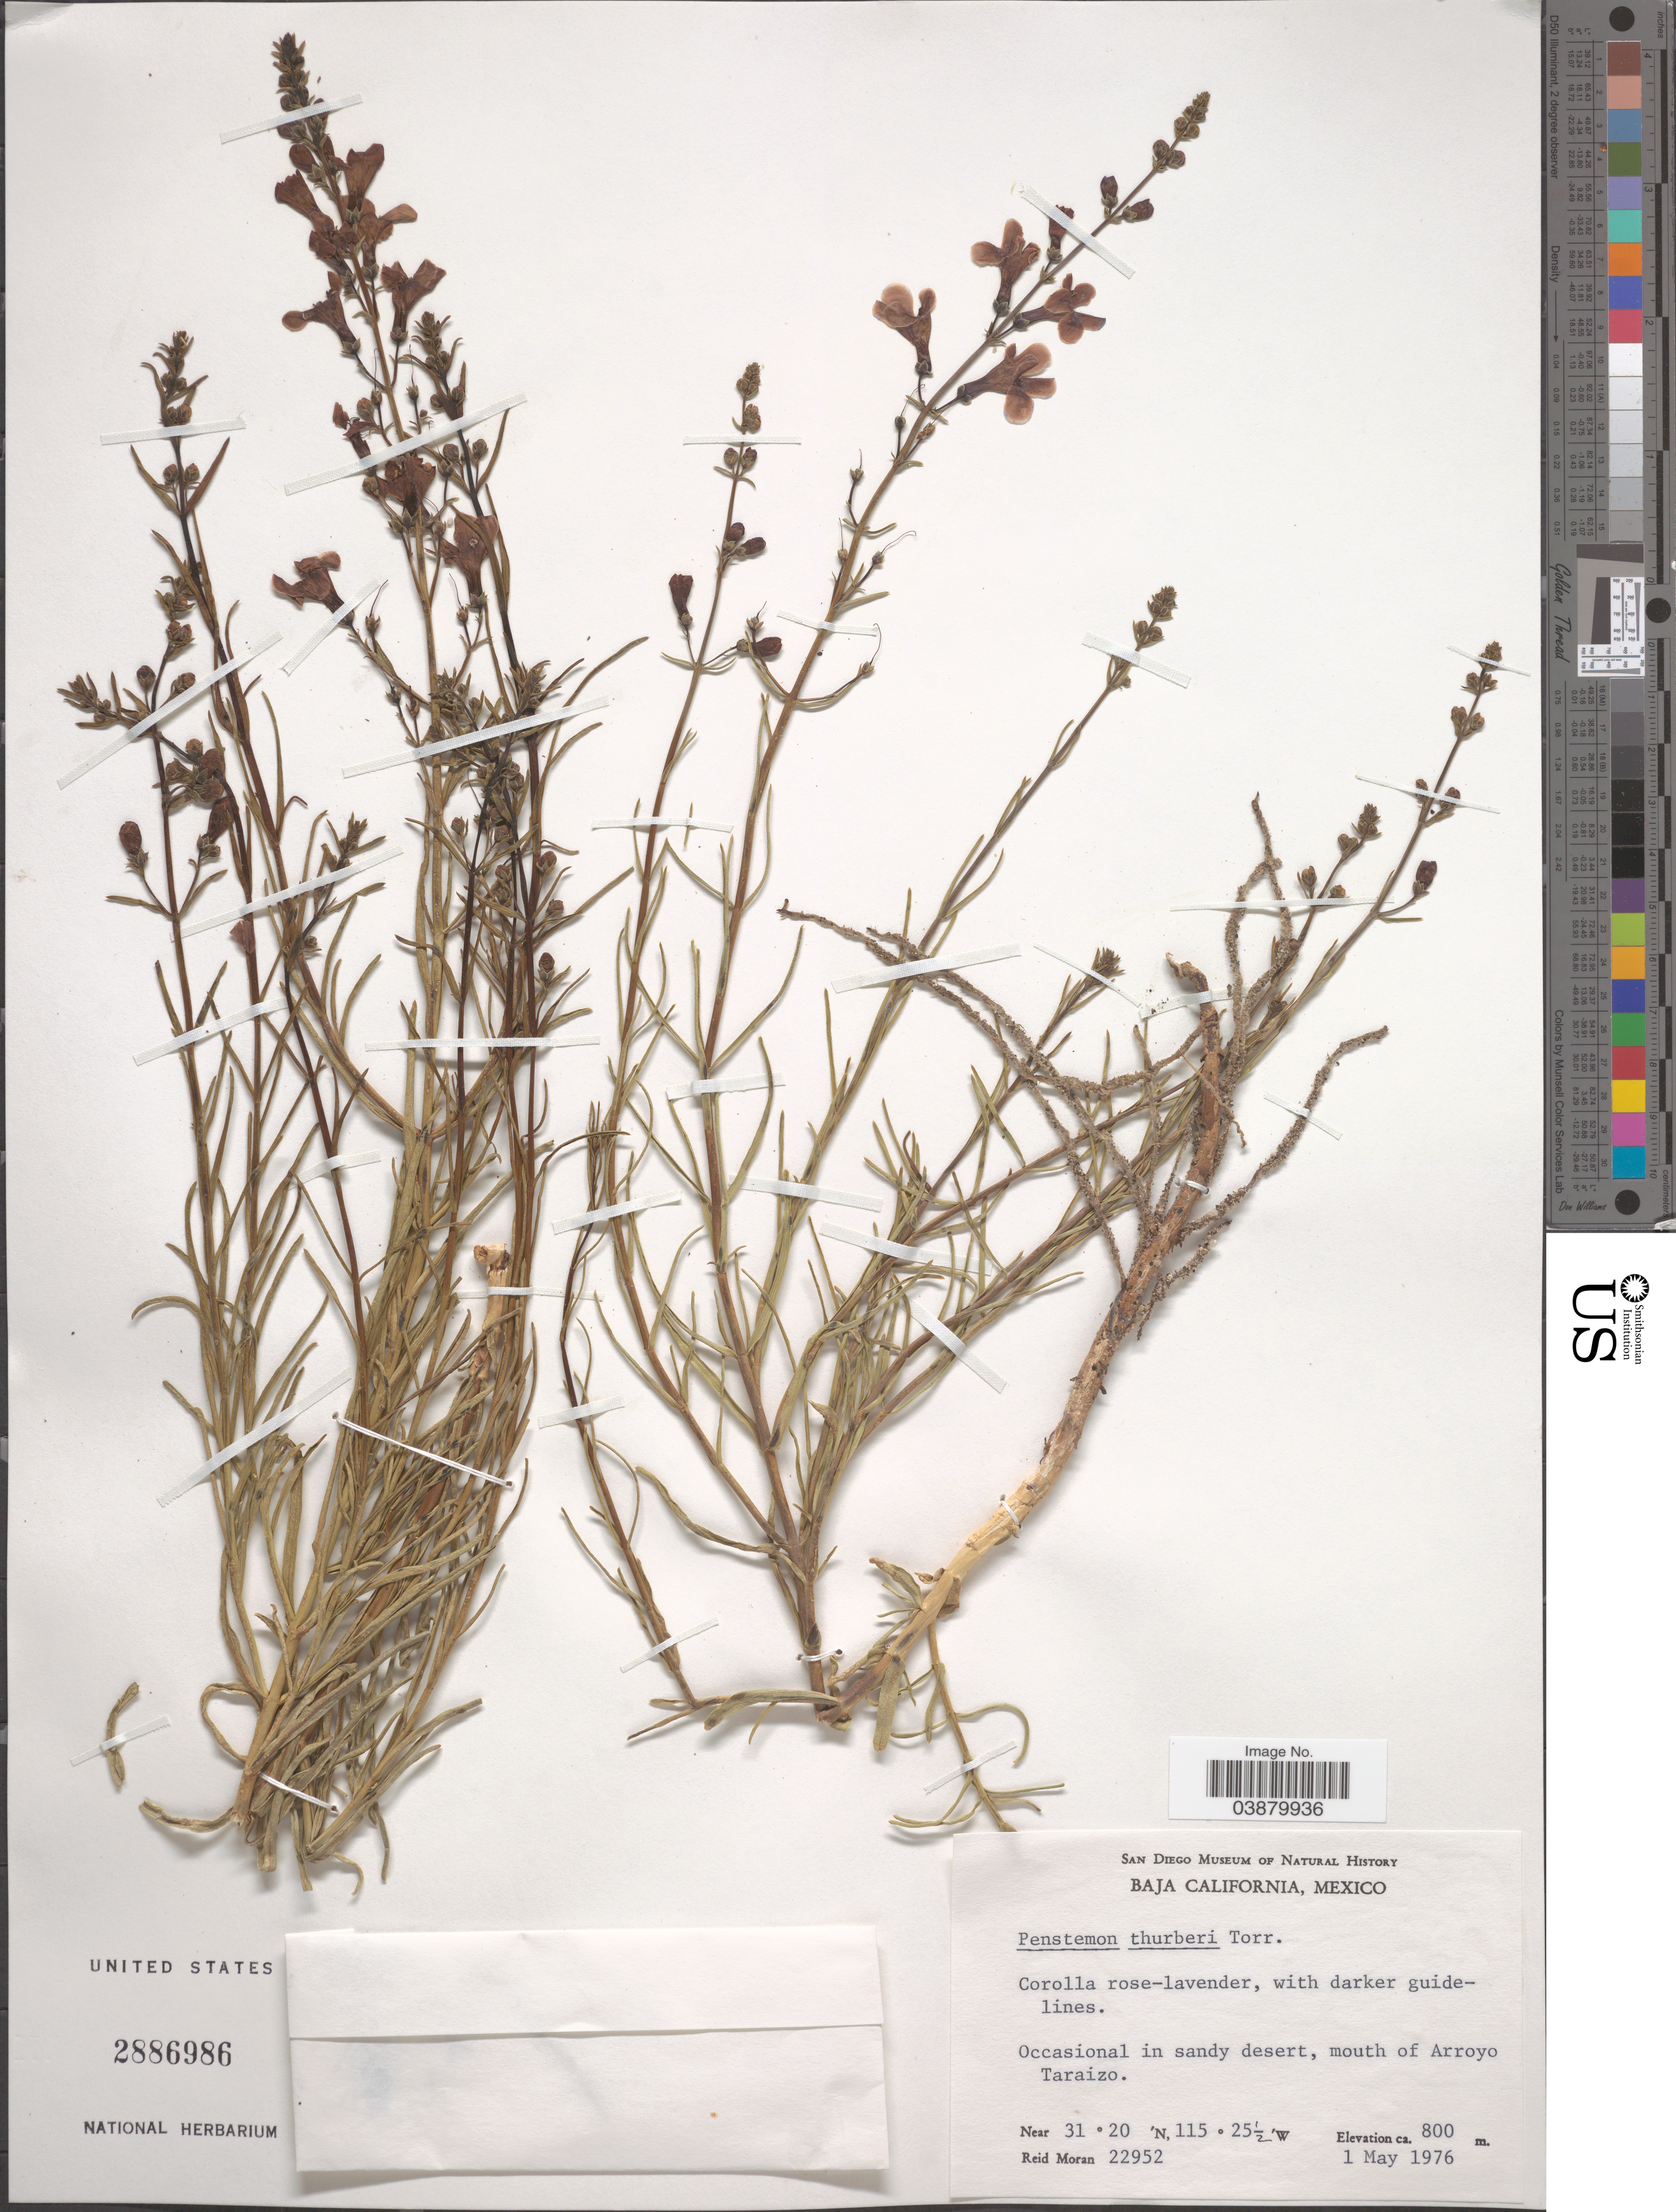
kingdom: Plantae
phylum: Tracheophyta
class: Magnoliopsida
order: Lamiales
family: Plantaginaceae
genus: Penstemon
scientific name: Penstemon thurberi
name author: Torr.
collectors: R. Moran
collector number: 22952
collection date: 1976-05-01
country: Mexico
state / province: Baja California Norte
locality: In sandy desert, mouth of Arroyo Taraizo.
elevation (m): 800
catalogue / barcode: US 2886986